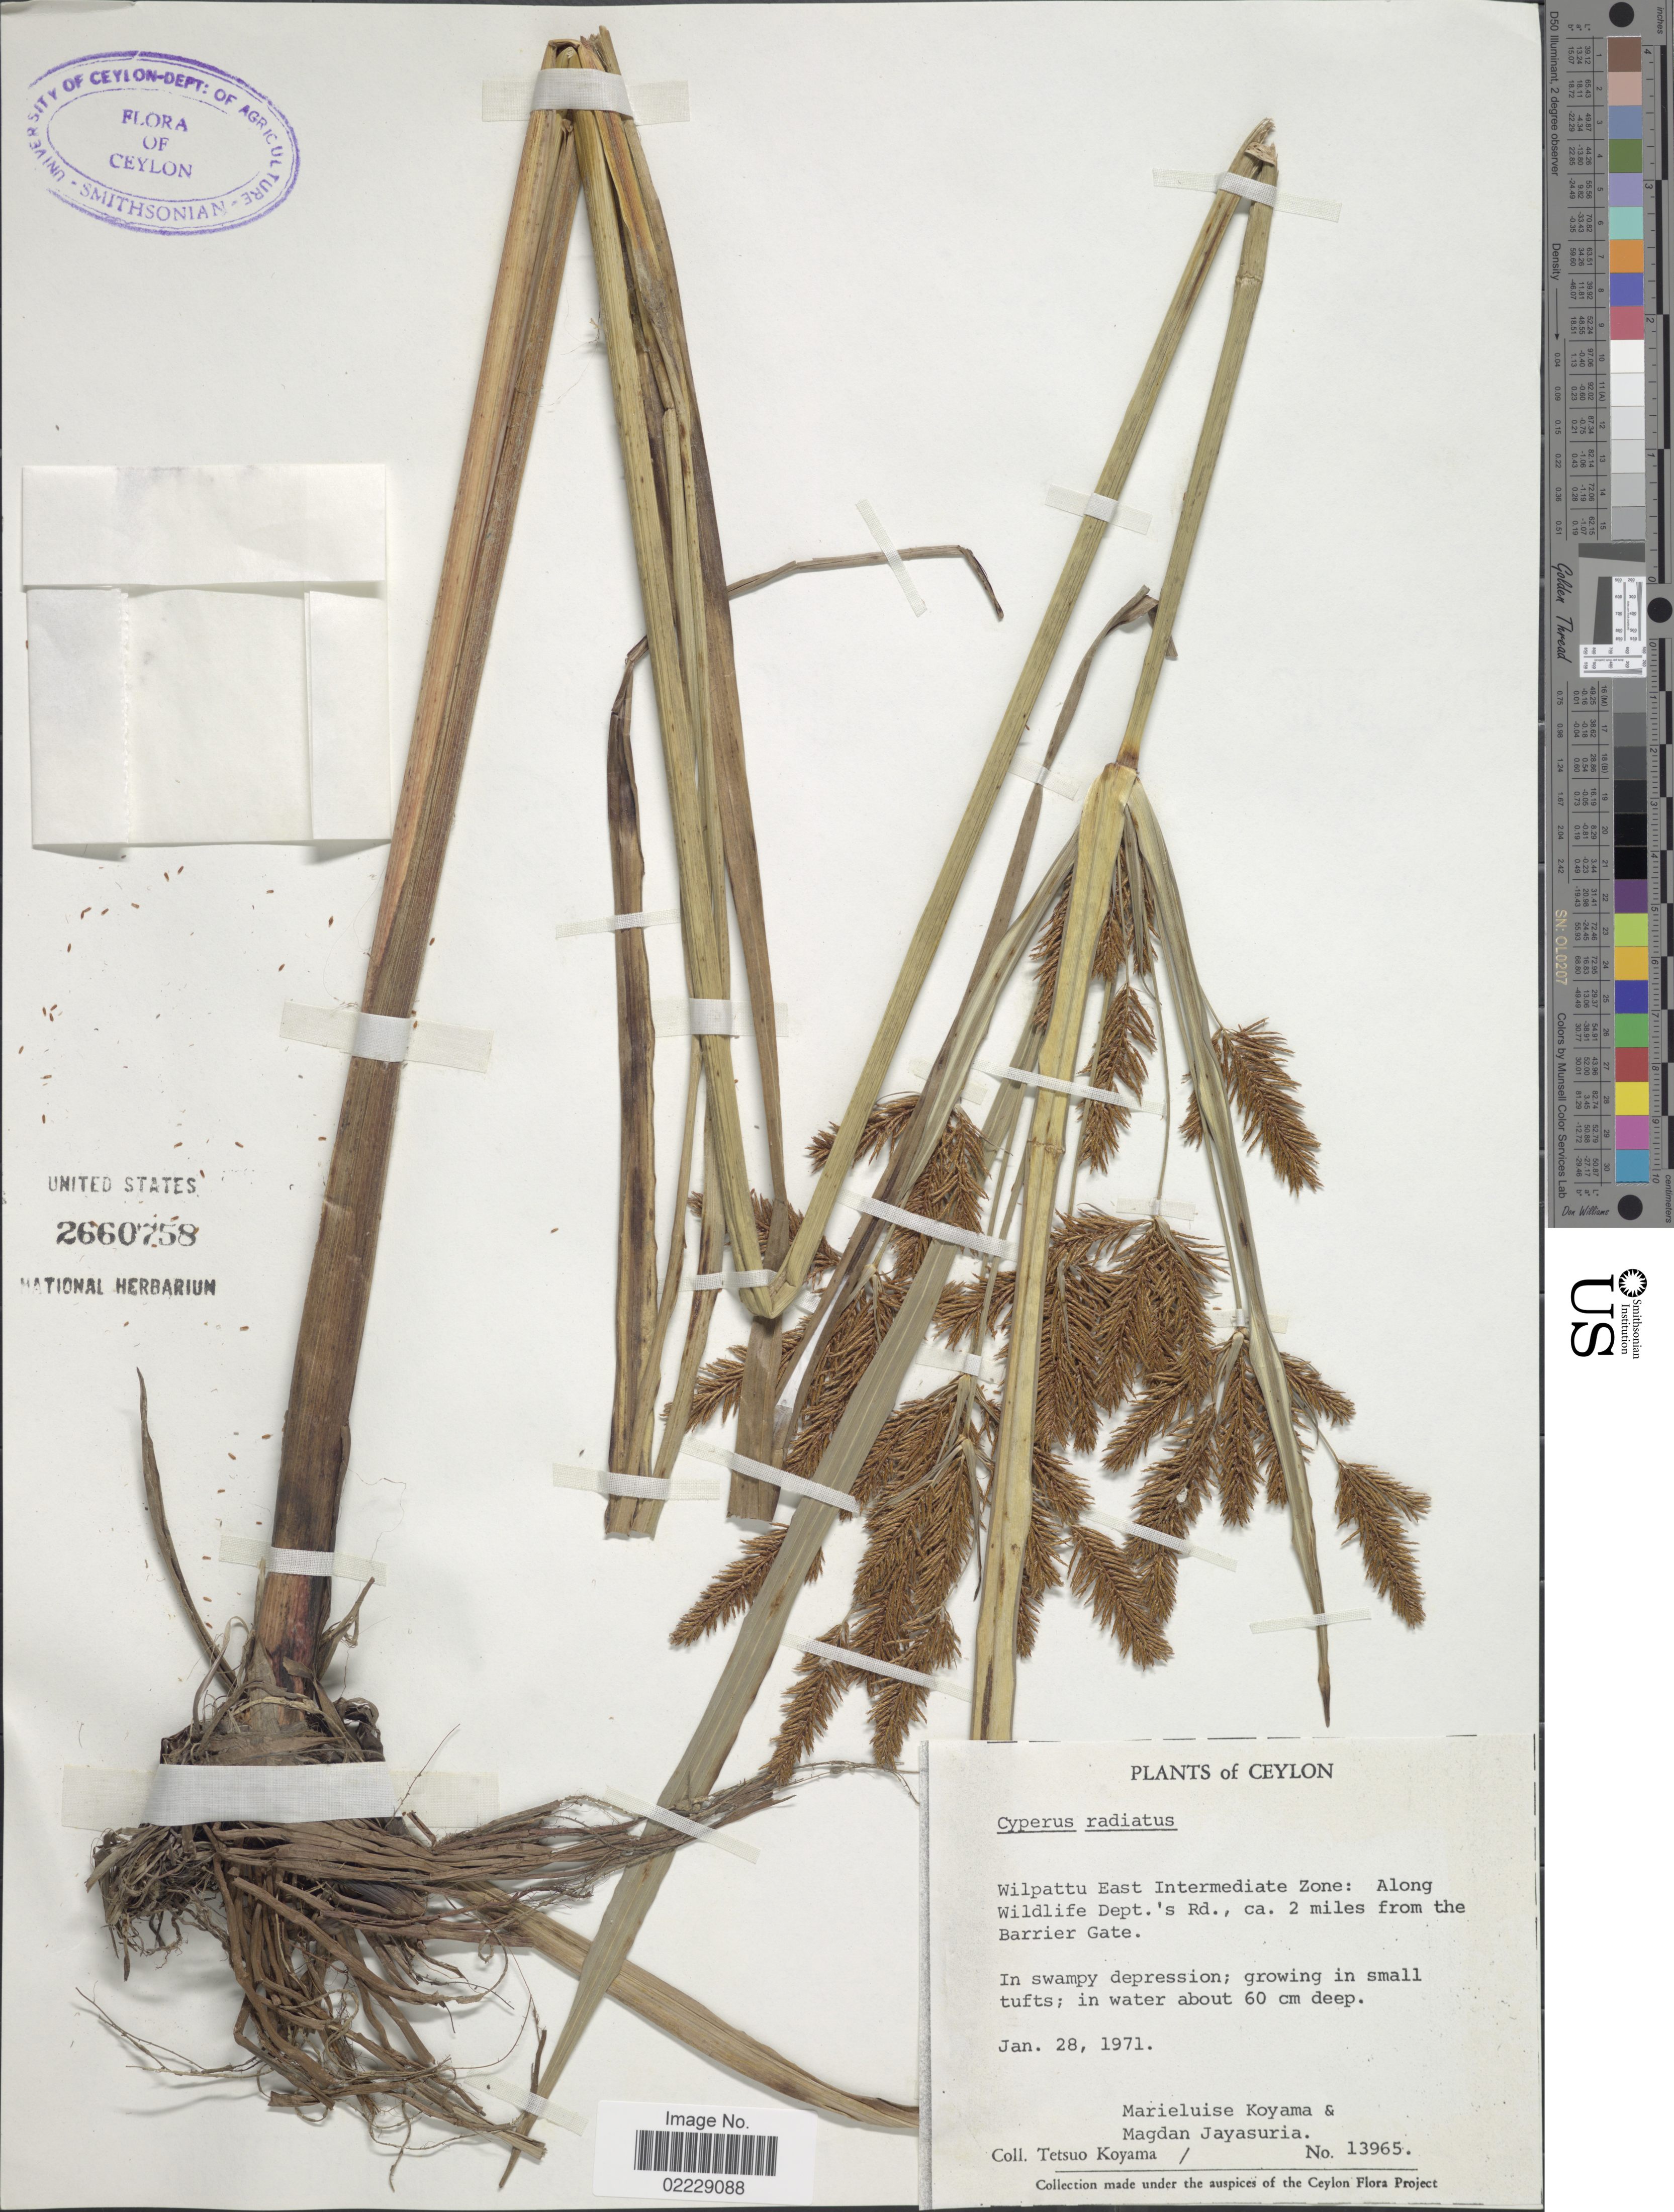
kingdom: Plantae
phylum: Tracheophyta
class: Liliopsida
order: Poales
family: Cyperaceae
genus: Cyperus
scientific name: Cyperus digitatus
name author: Roxb.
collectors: T. Koyama, M. Koyama & M. Jayasuria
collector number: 13965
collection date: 1971-01-28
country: Sri Lanka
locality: Ceylon, Wilpattu East Intermediate Zone: Along Wildlife Dept.'s Rd., ca. 2 miles from the Barrier Gate, in swampy depression.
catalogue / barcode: US 2660758